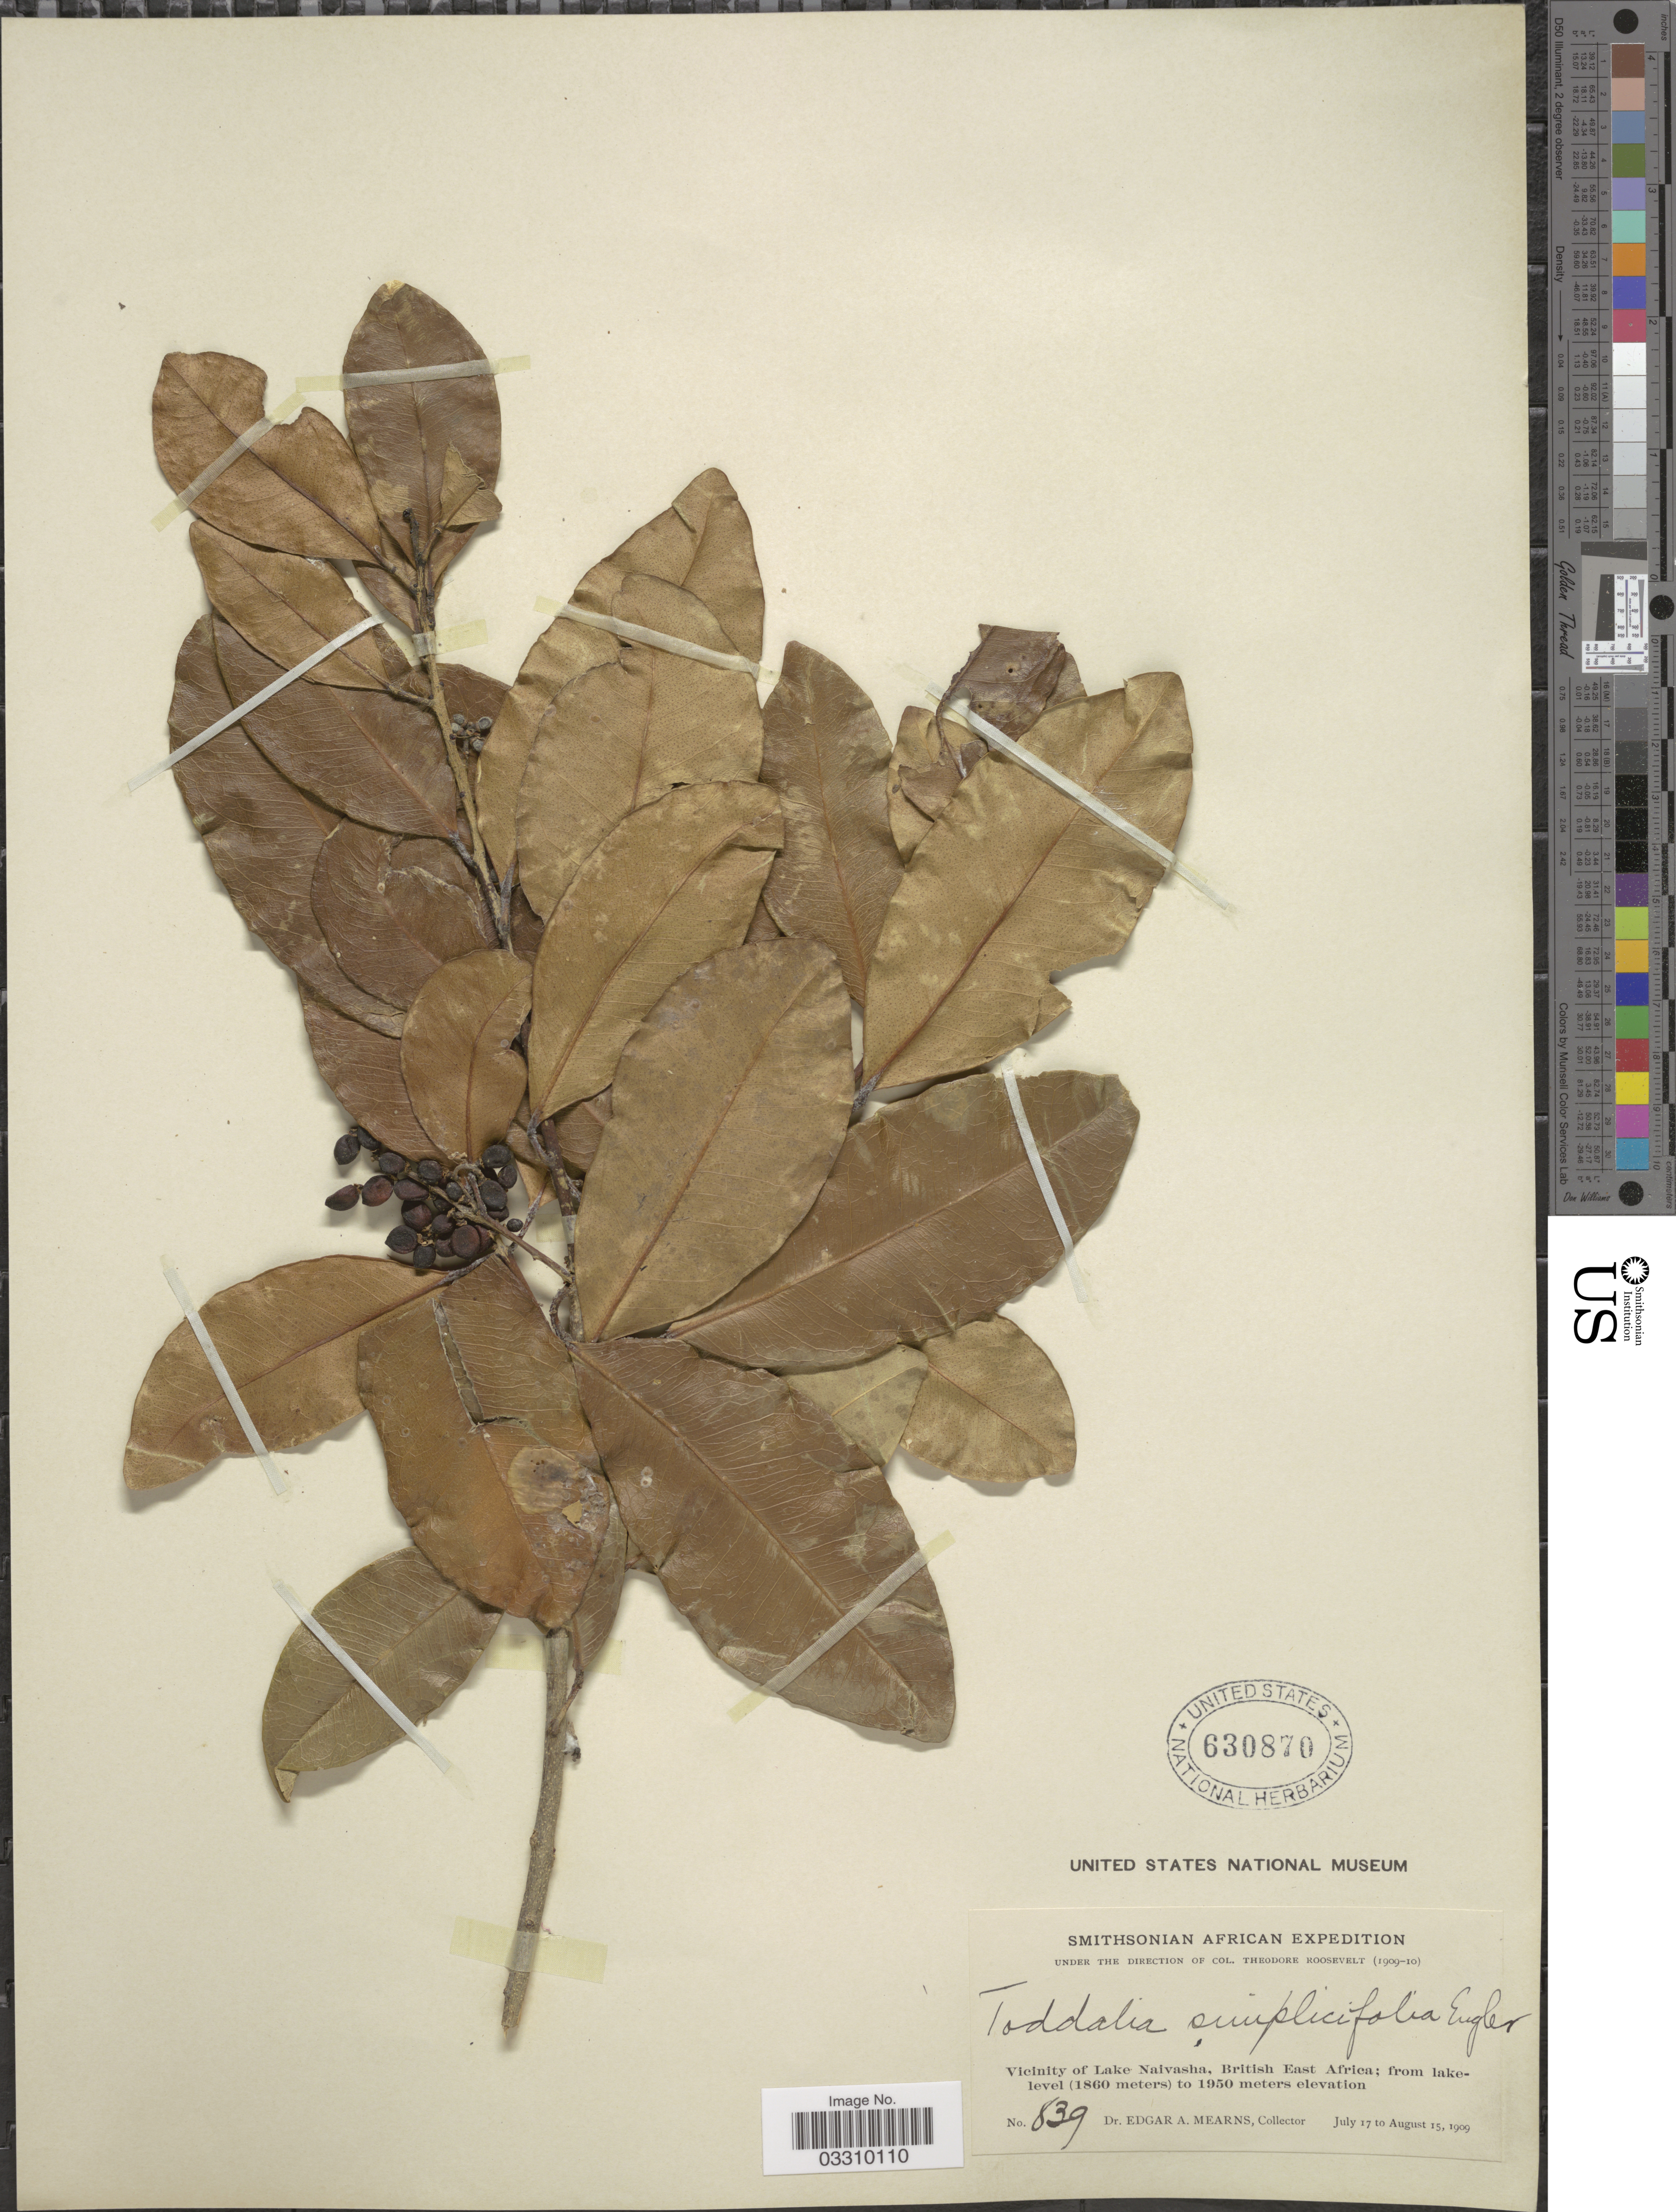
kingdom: Plantae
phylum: Tracheophyta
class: Magnoliopsida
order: Sapindales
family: Rutaceae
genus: Vepris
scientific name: Vepris simplicifolia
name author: (I. Verd.) Mziray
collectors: E. A. Mearns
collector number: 839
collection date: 1909-07-17/1909-08-15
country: Kenya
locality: Vicinity of Lake Naivasha, British East Africa.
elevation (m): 1860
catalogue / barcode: US 630870